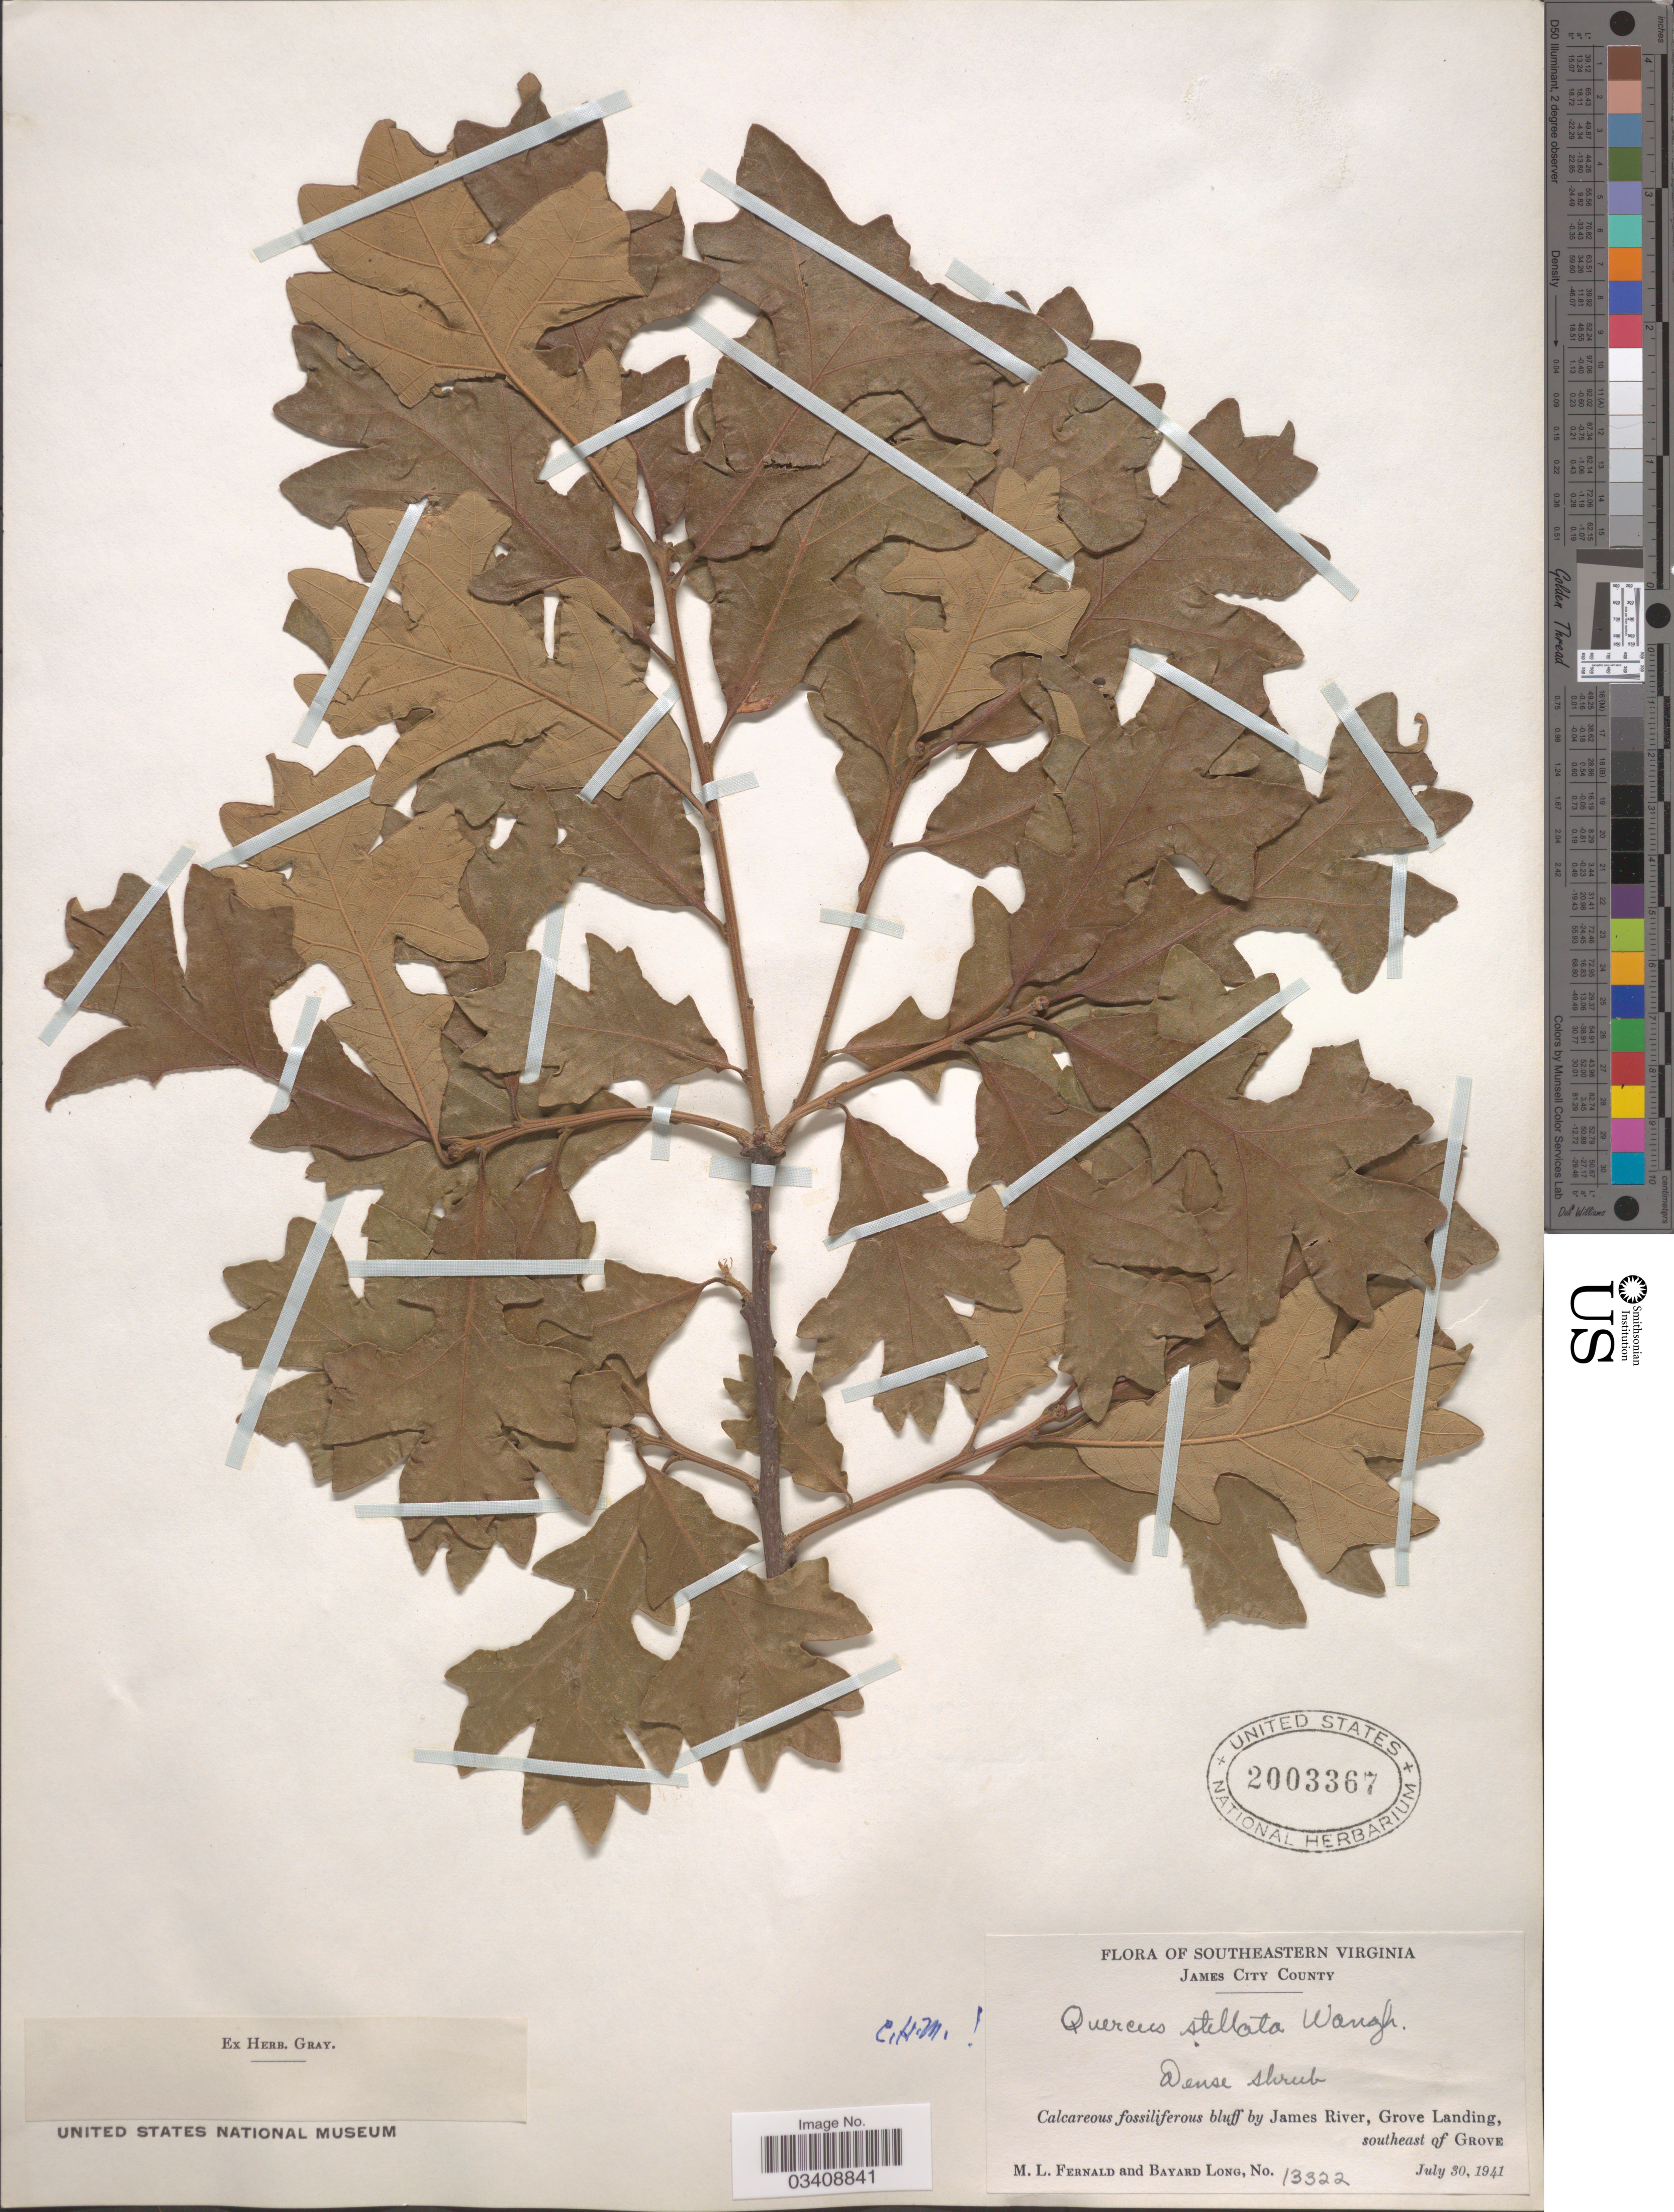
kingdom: Plantae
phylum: Tracheophyta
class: Magnoliopsida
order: Fagales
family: Fagaceae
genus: Quercus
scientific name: Quercus stellata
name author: Wangenh.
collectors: M. L. Fernald & B. Long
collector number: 13322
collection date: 1941-07-30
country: United States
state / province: Virginia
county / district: James City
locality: Southeastern Virginia. James City County. Calcareous fossiliferous bluff by James River, Grove Landing, southeast of Grove.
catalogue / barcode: US 2003367